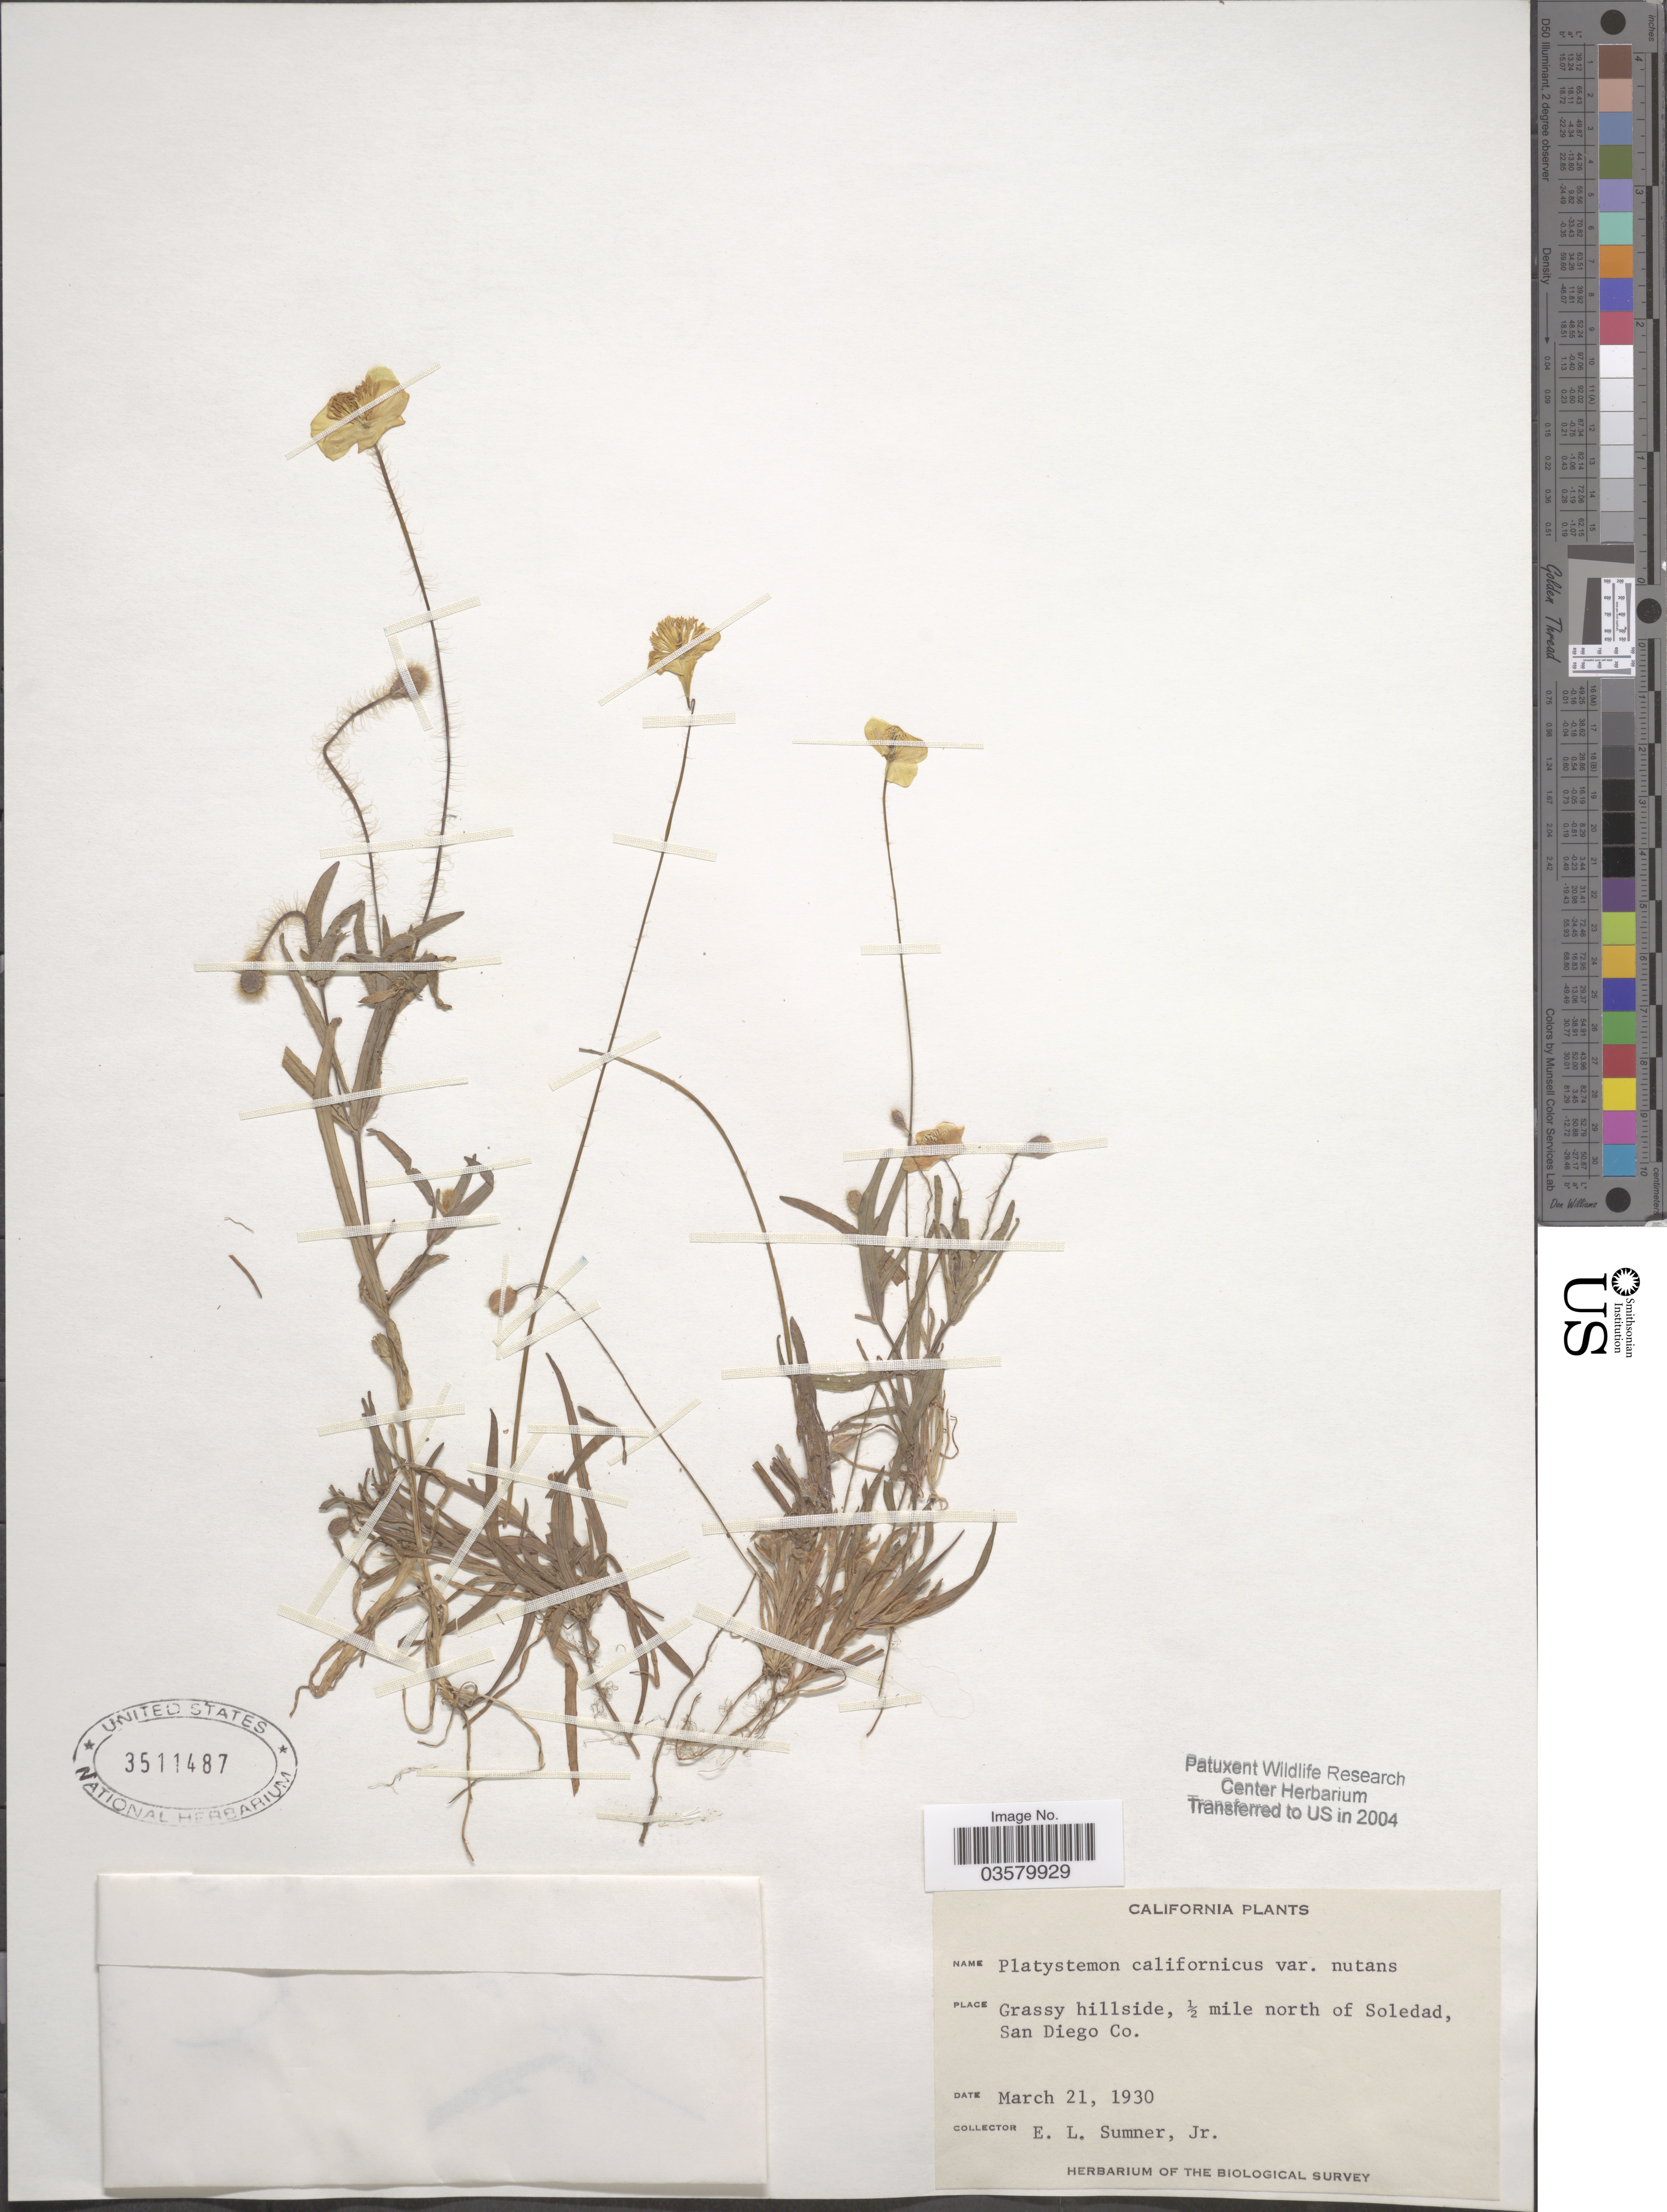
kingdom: Plantae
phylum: Tracheophyta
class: Magnoliopsida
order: Ranunculales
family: Papaveraceae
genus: Platystemon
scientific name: Platystemon californicus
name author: Benth.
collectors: E. Sumner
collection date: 1930-03-21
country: United States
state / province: California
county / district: San Diego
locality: Grassy hillside, ½ mile north of Soledad, San Diego Co.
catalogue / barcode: US 3511487